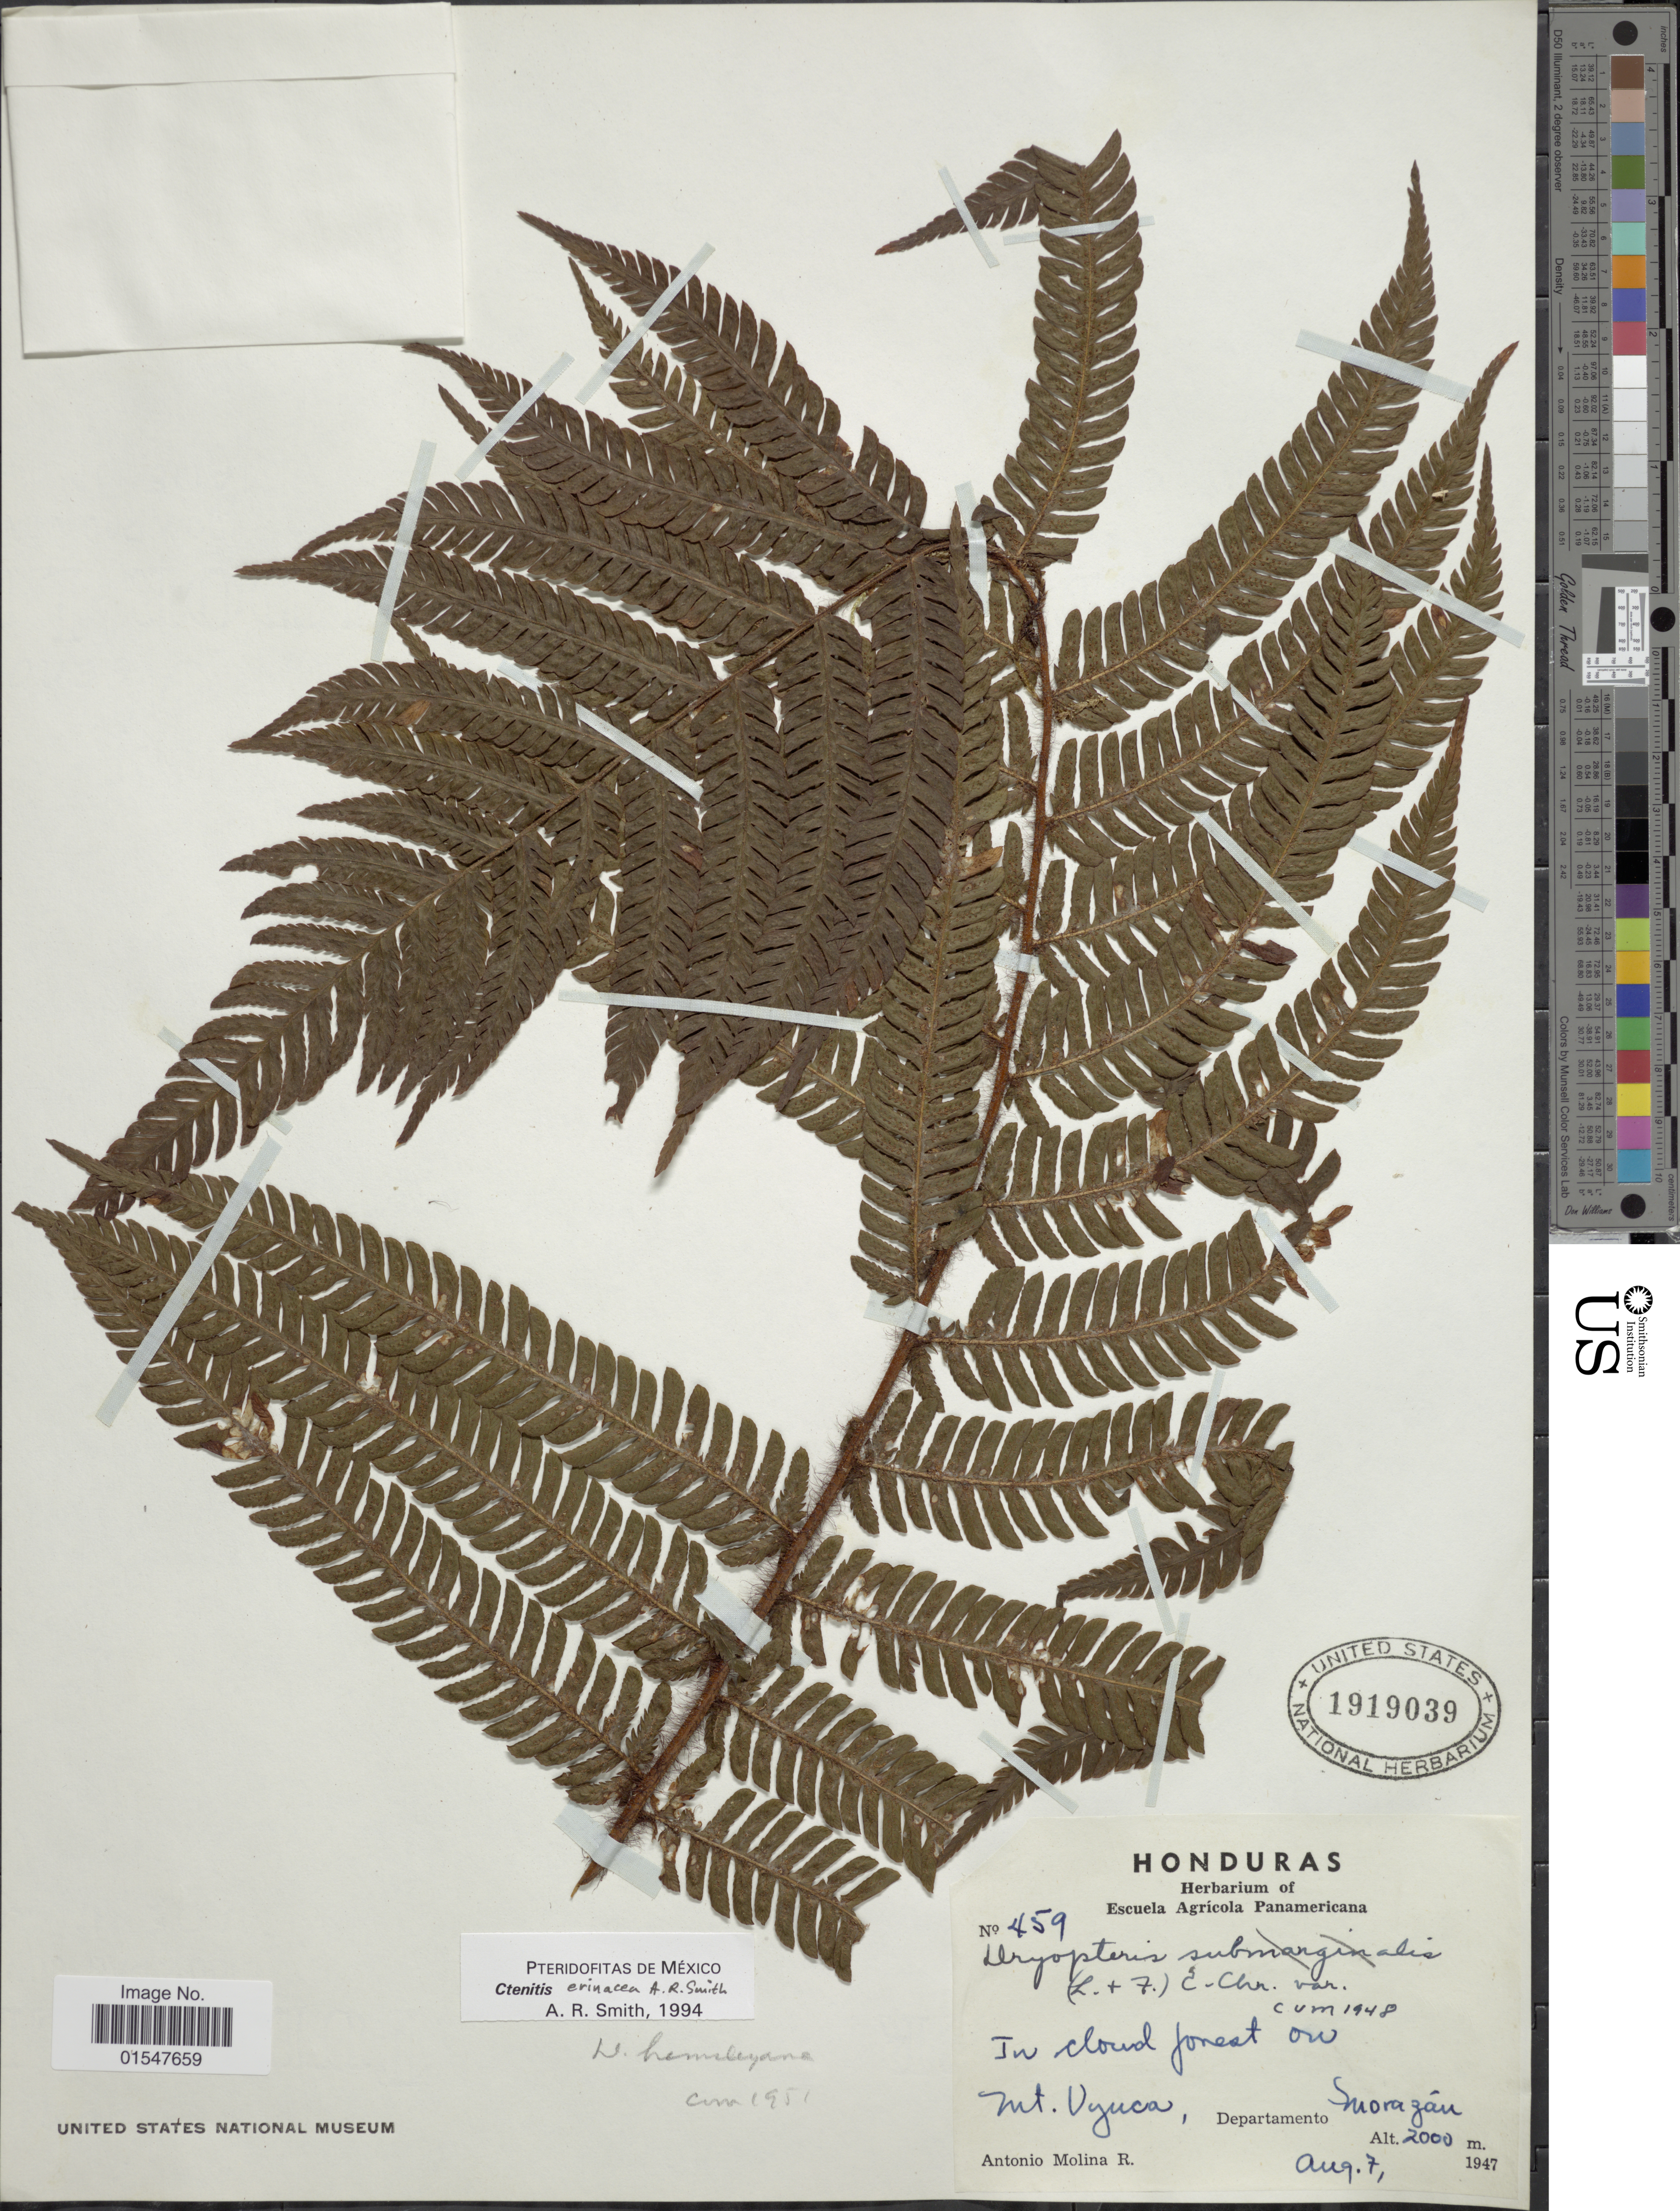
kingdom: Plantae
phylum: Tracheophyta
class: Polypodiopsida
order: Polypodiales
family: Dryopteridaceae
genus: Ctenitis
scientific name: Ctenitis erinacea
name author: A.R. Sm.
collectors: A. R. Molina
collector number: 459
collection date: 1947-08-07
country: Honduras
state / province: Fco. Morazán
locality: Mt. Uyuca, Departmento Morazan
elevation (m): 2000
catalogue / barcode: US 1919039